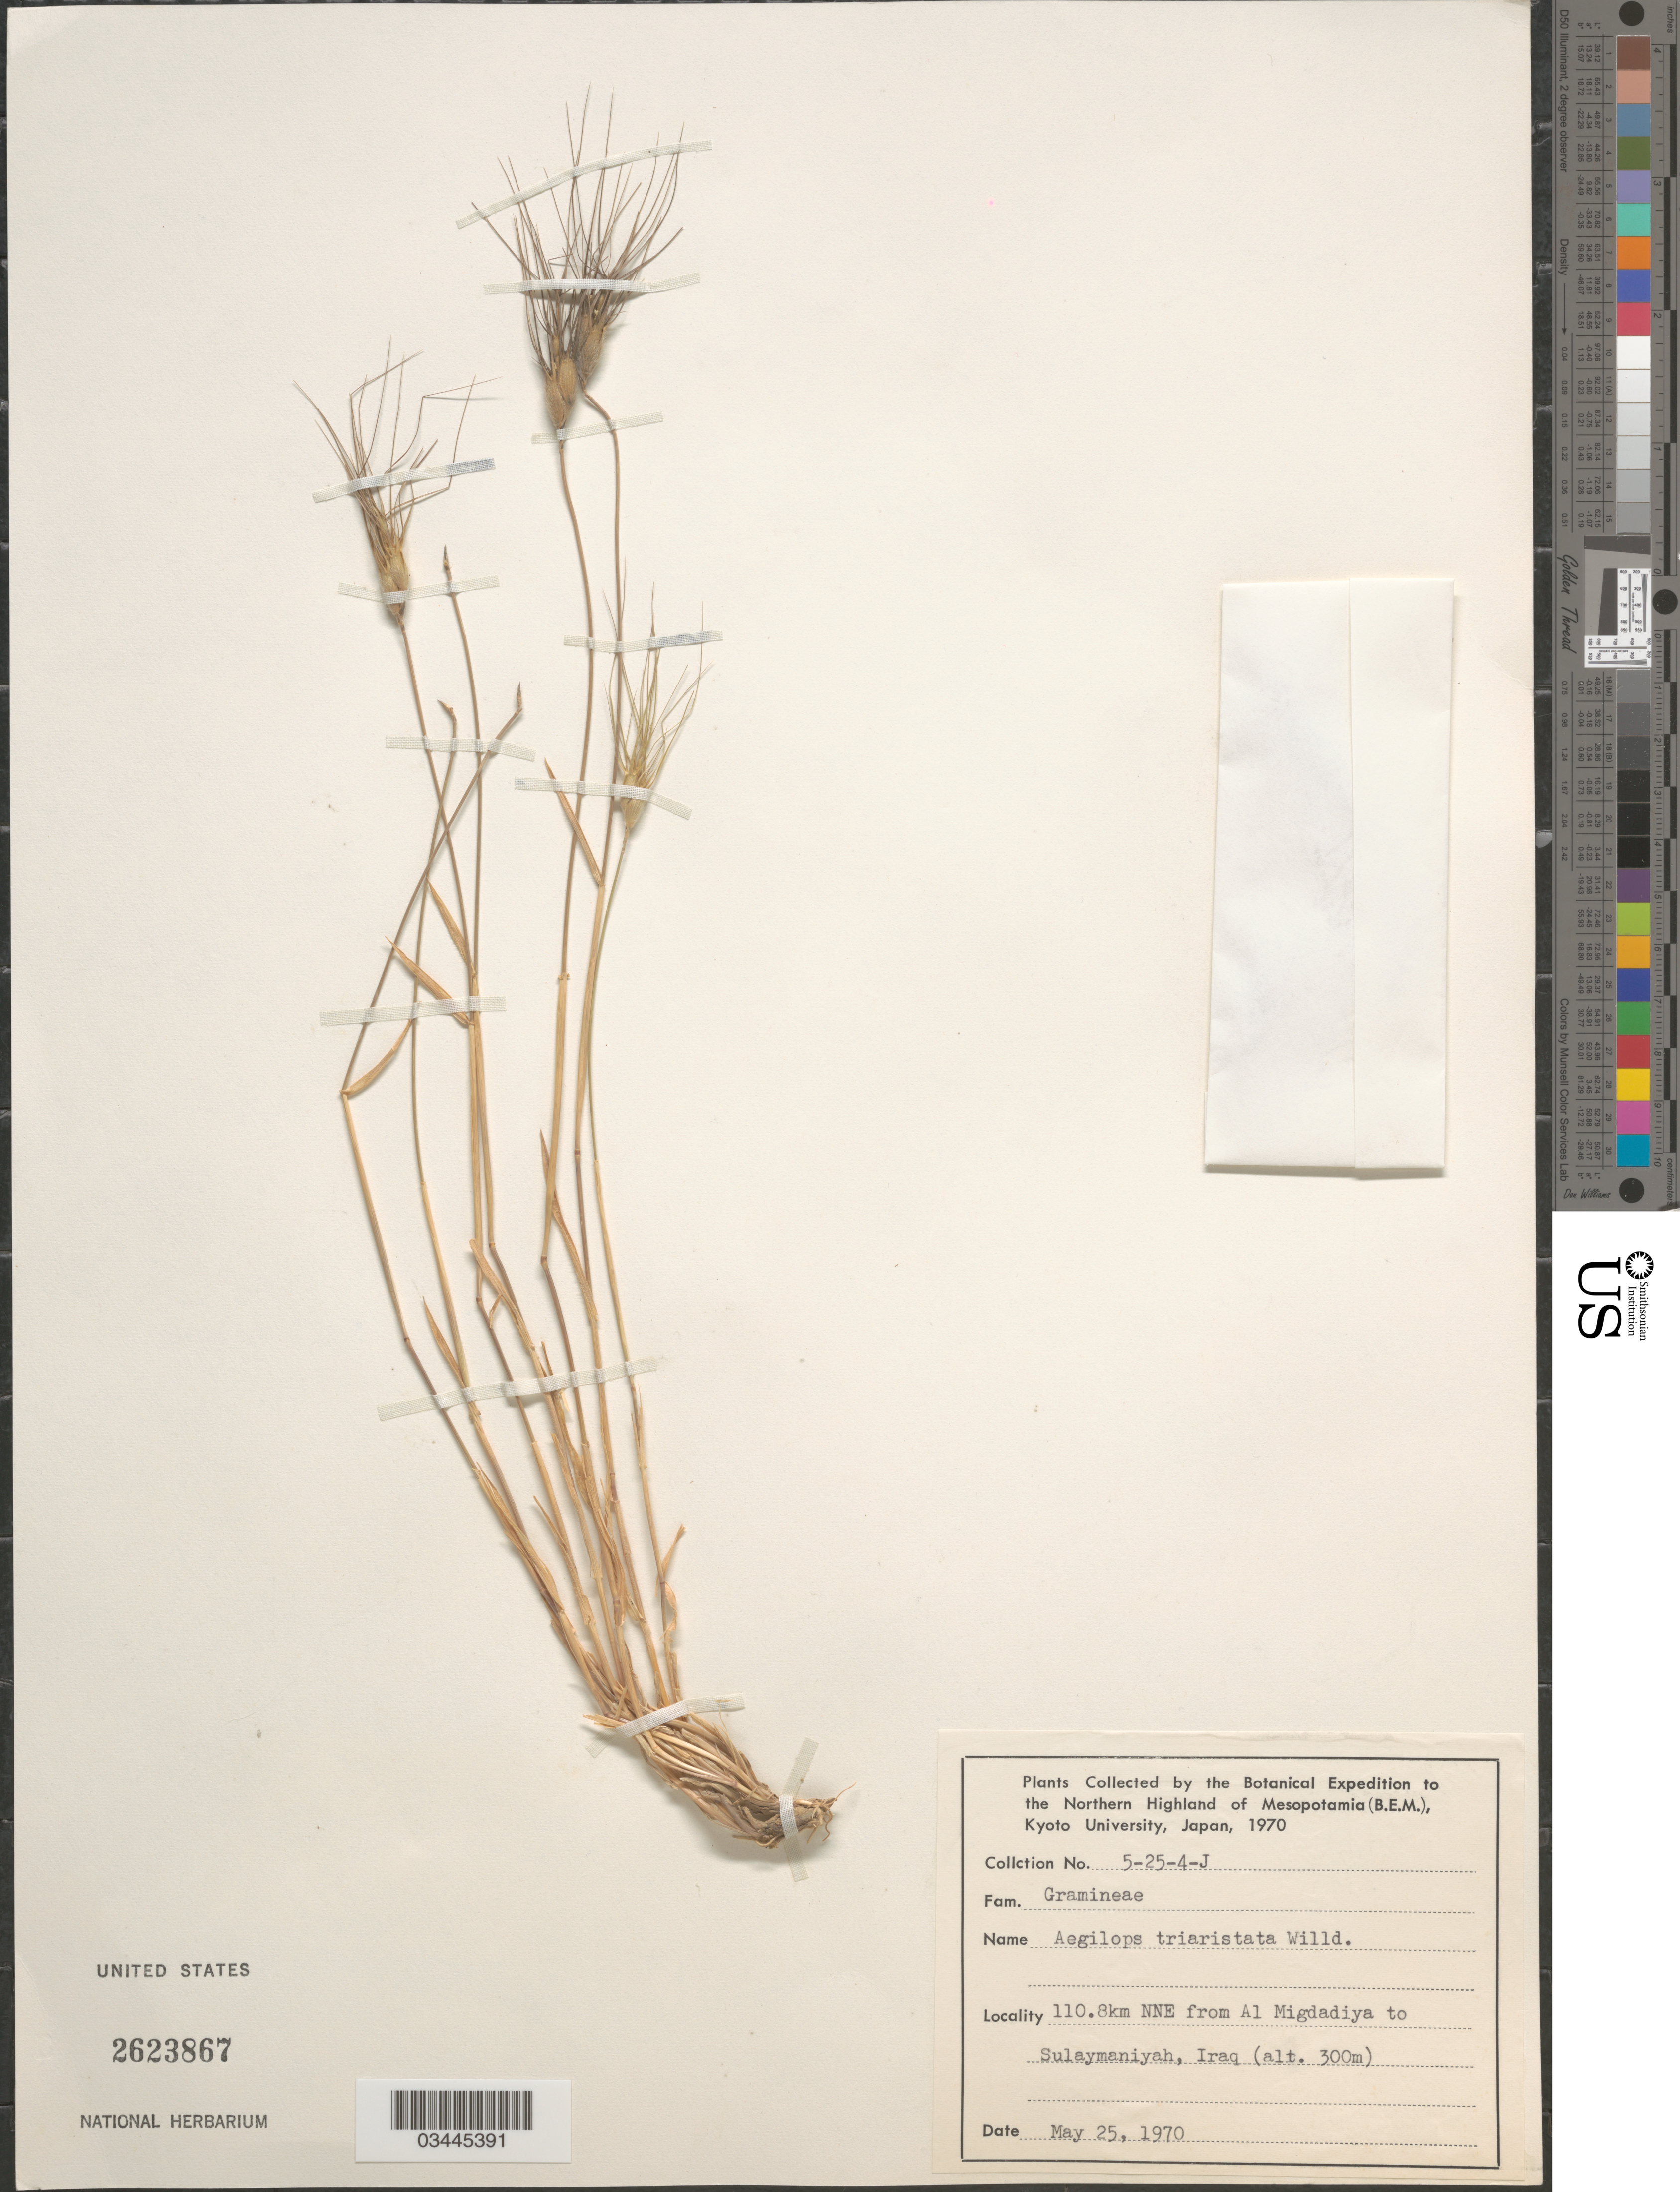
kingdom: Plantae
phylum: Tracheophyta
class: Liliopsida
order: Poales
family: Poaceae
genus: Aegilops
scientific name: Aegilops triuncialis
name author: L.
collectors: Botanical Expedition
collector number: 5-25-4-J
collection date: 1970-05-25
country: Iraq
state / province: As Sulaymānīyah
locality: To the Northern Highland of Mesopotamia (B.E.M.). 110.8km NNE from Al Migdadiya to Sulaymaniyah.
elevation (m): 300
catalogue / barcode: US 2623867